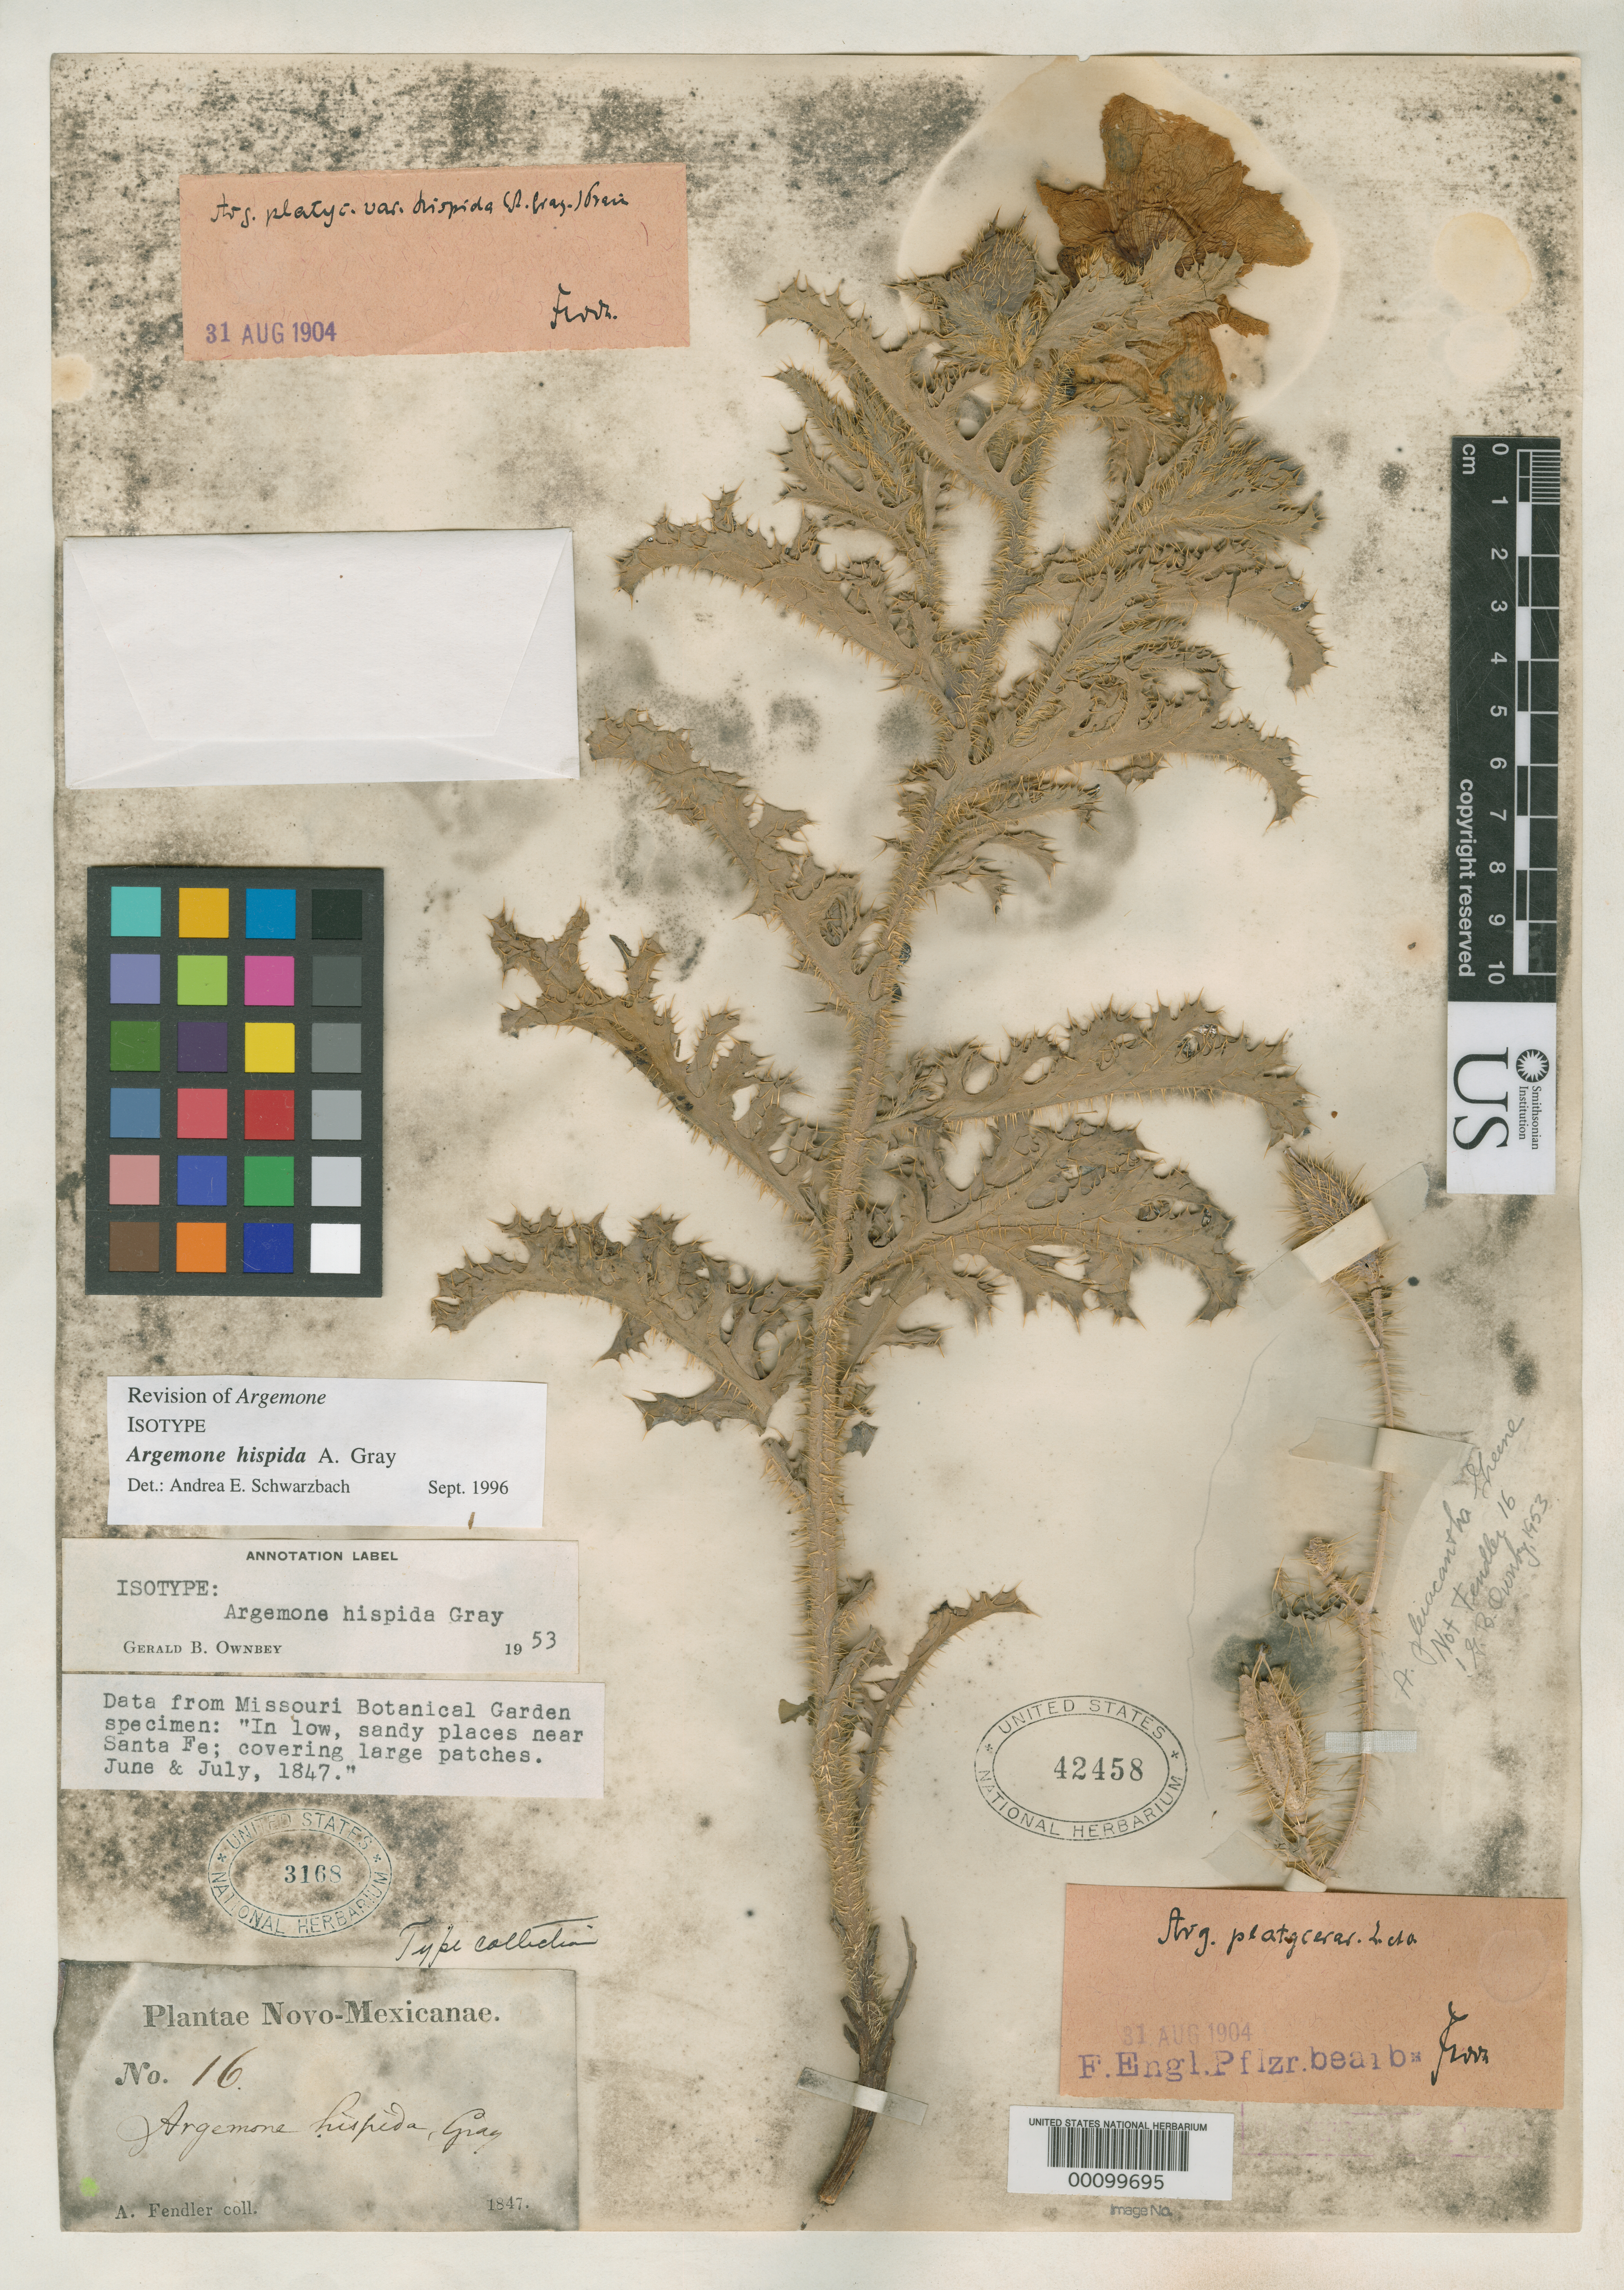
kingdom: Plantae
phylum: Tracheophyta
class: Magnoliopsida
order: Ranunculales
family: Papaveraceae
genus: Argemone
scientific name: Argemone hispida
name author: A. Gray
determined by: Ownbey, G. B.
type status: Isolectotype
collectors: A. Fendler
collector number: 16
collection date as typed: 1847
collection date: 1847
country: United States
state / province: New Mexico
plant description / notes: Note two elements mounted on same sheet; USNH 42458 on right-hand side is not part of type, annotated as Argemone pleiacantha Greene by Ownbey, 1953.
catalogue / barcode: US 3168